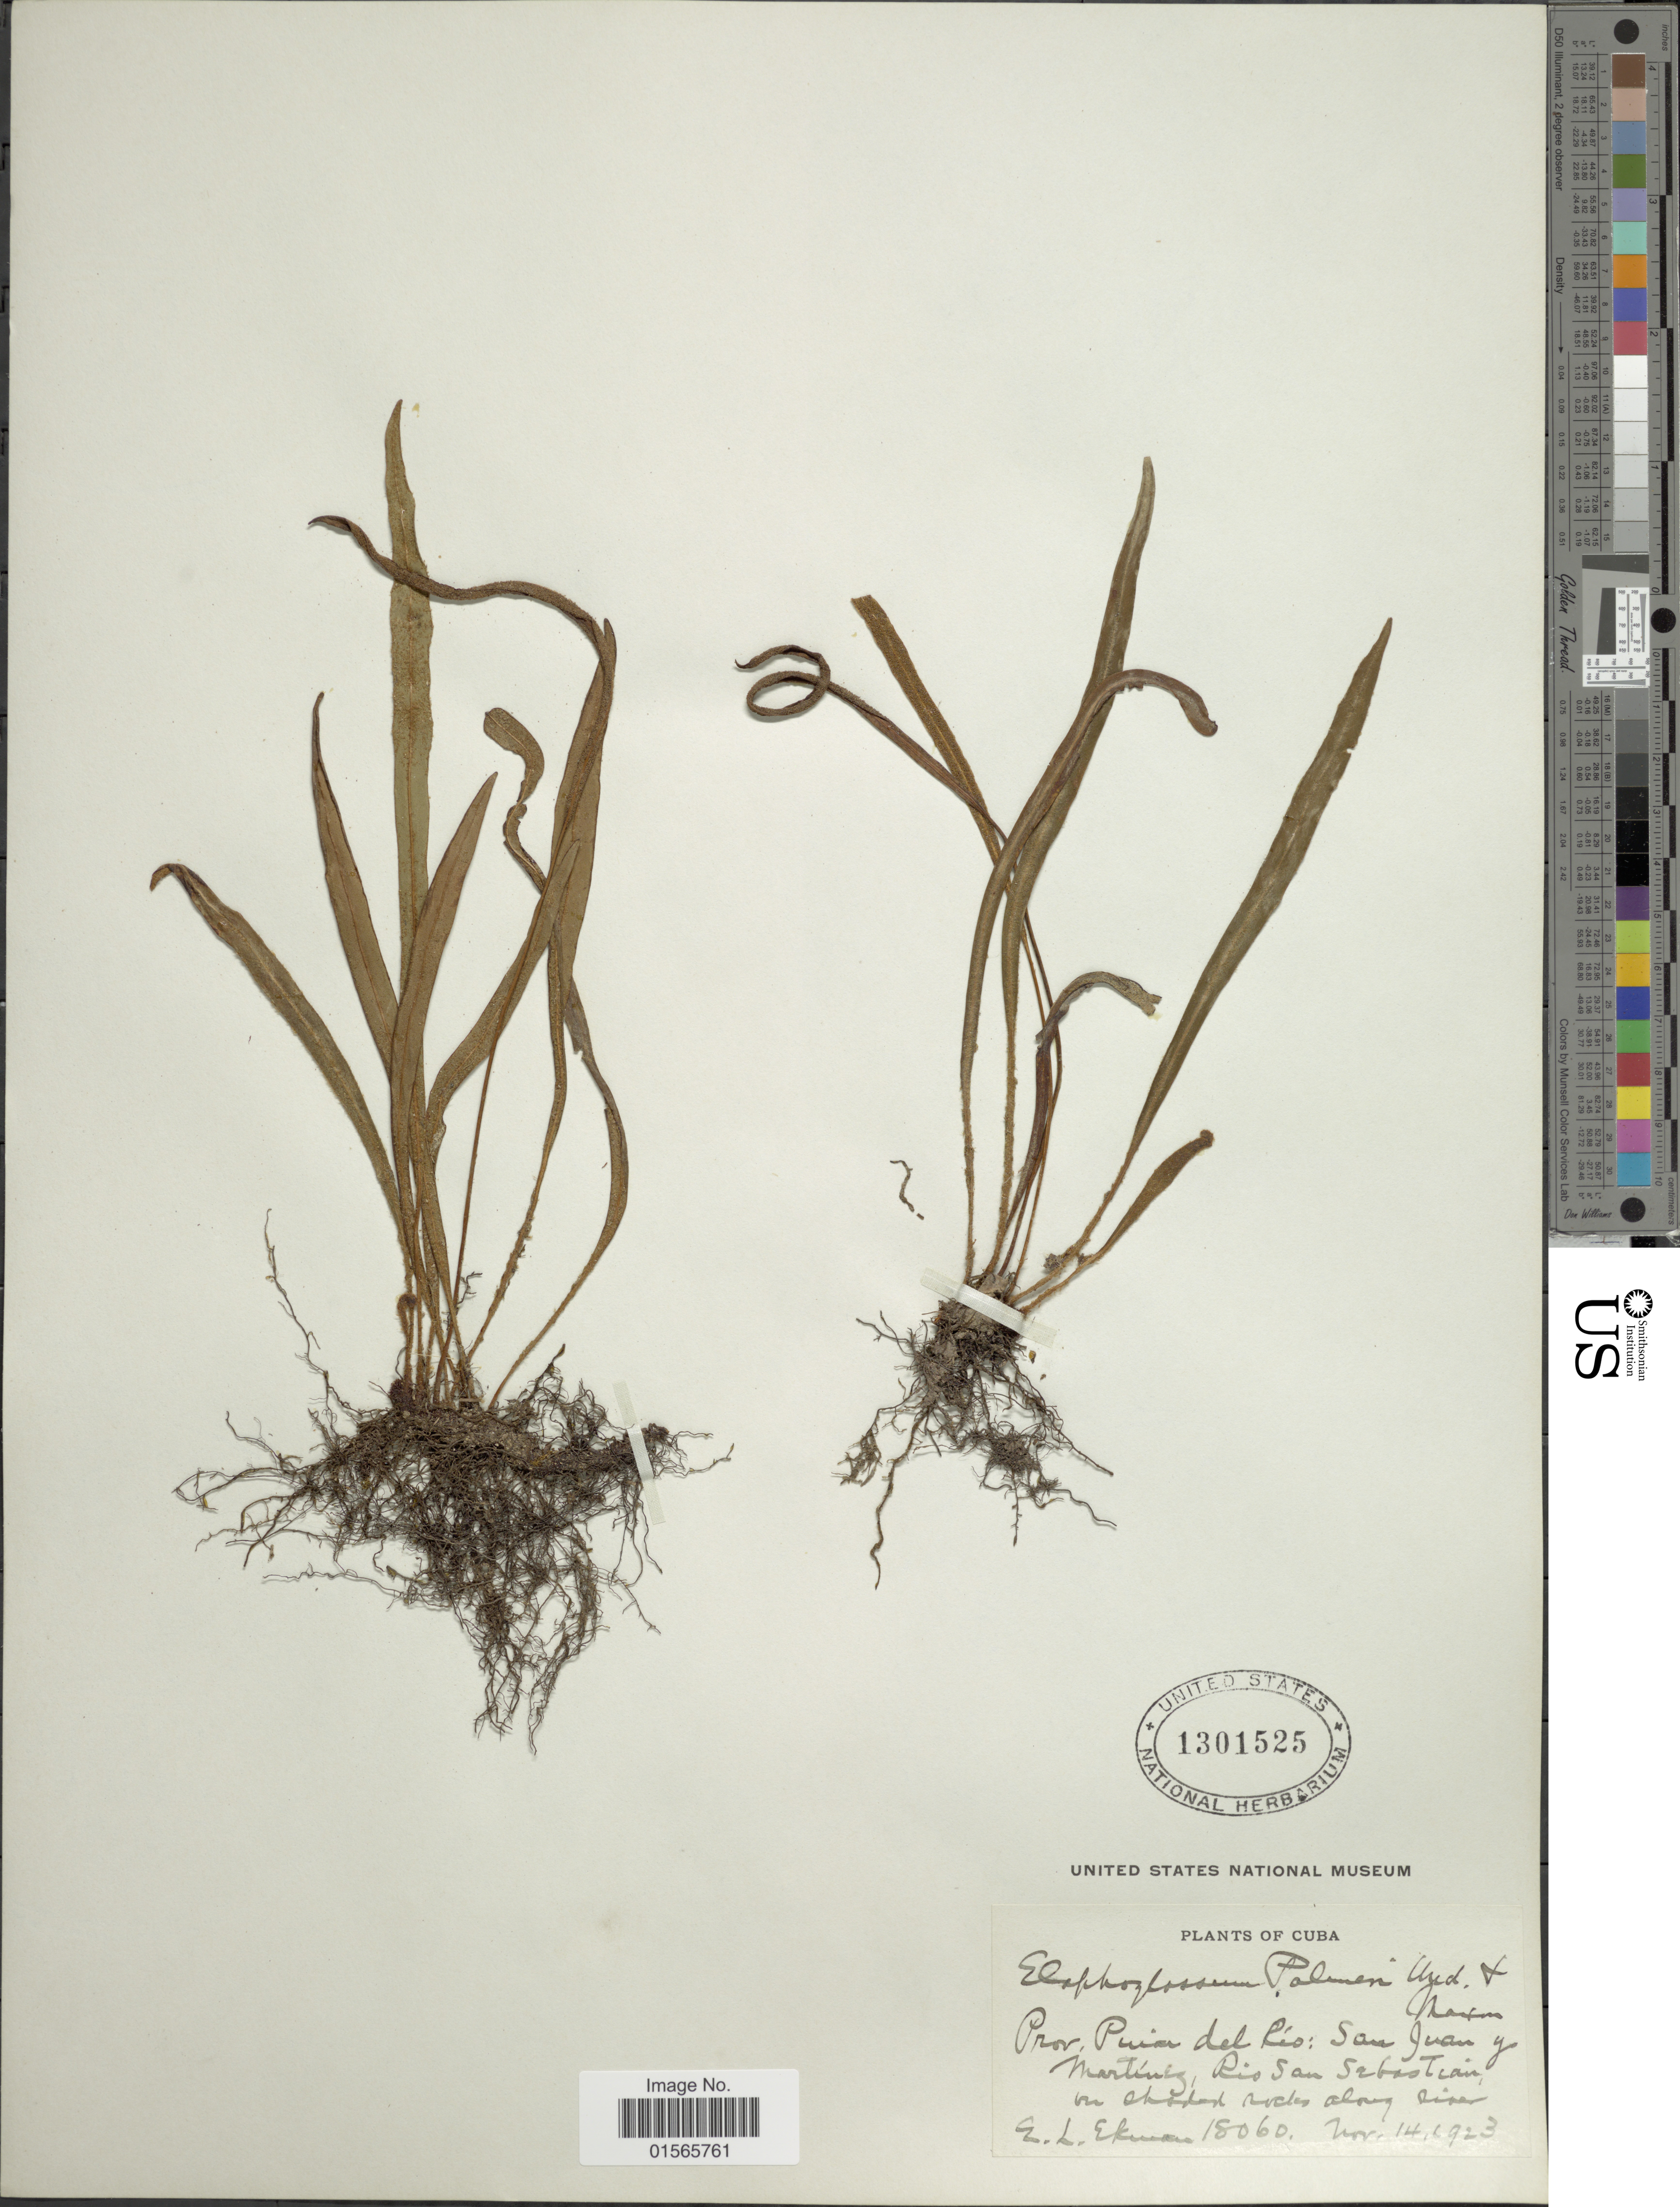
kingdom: Plantae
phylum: Tracheophyta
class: Polypodiopsida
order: Polypodiales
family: Dryopteridaceae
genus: Elaphoglossum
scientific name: Elaphoglossum palmeri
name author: Underw. & Maxon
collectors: E. L. Ekman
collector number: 18060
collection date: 1923-11-14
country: Cuba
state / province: Pinar del Río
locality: San Juan y Martinez, Rio San Sebastian, on shaded rocks along river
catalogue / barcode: US 1301525